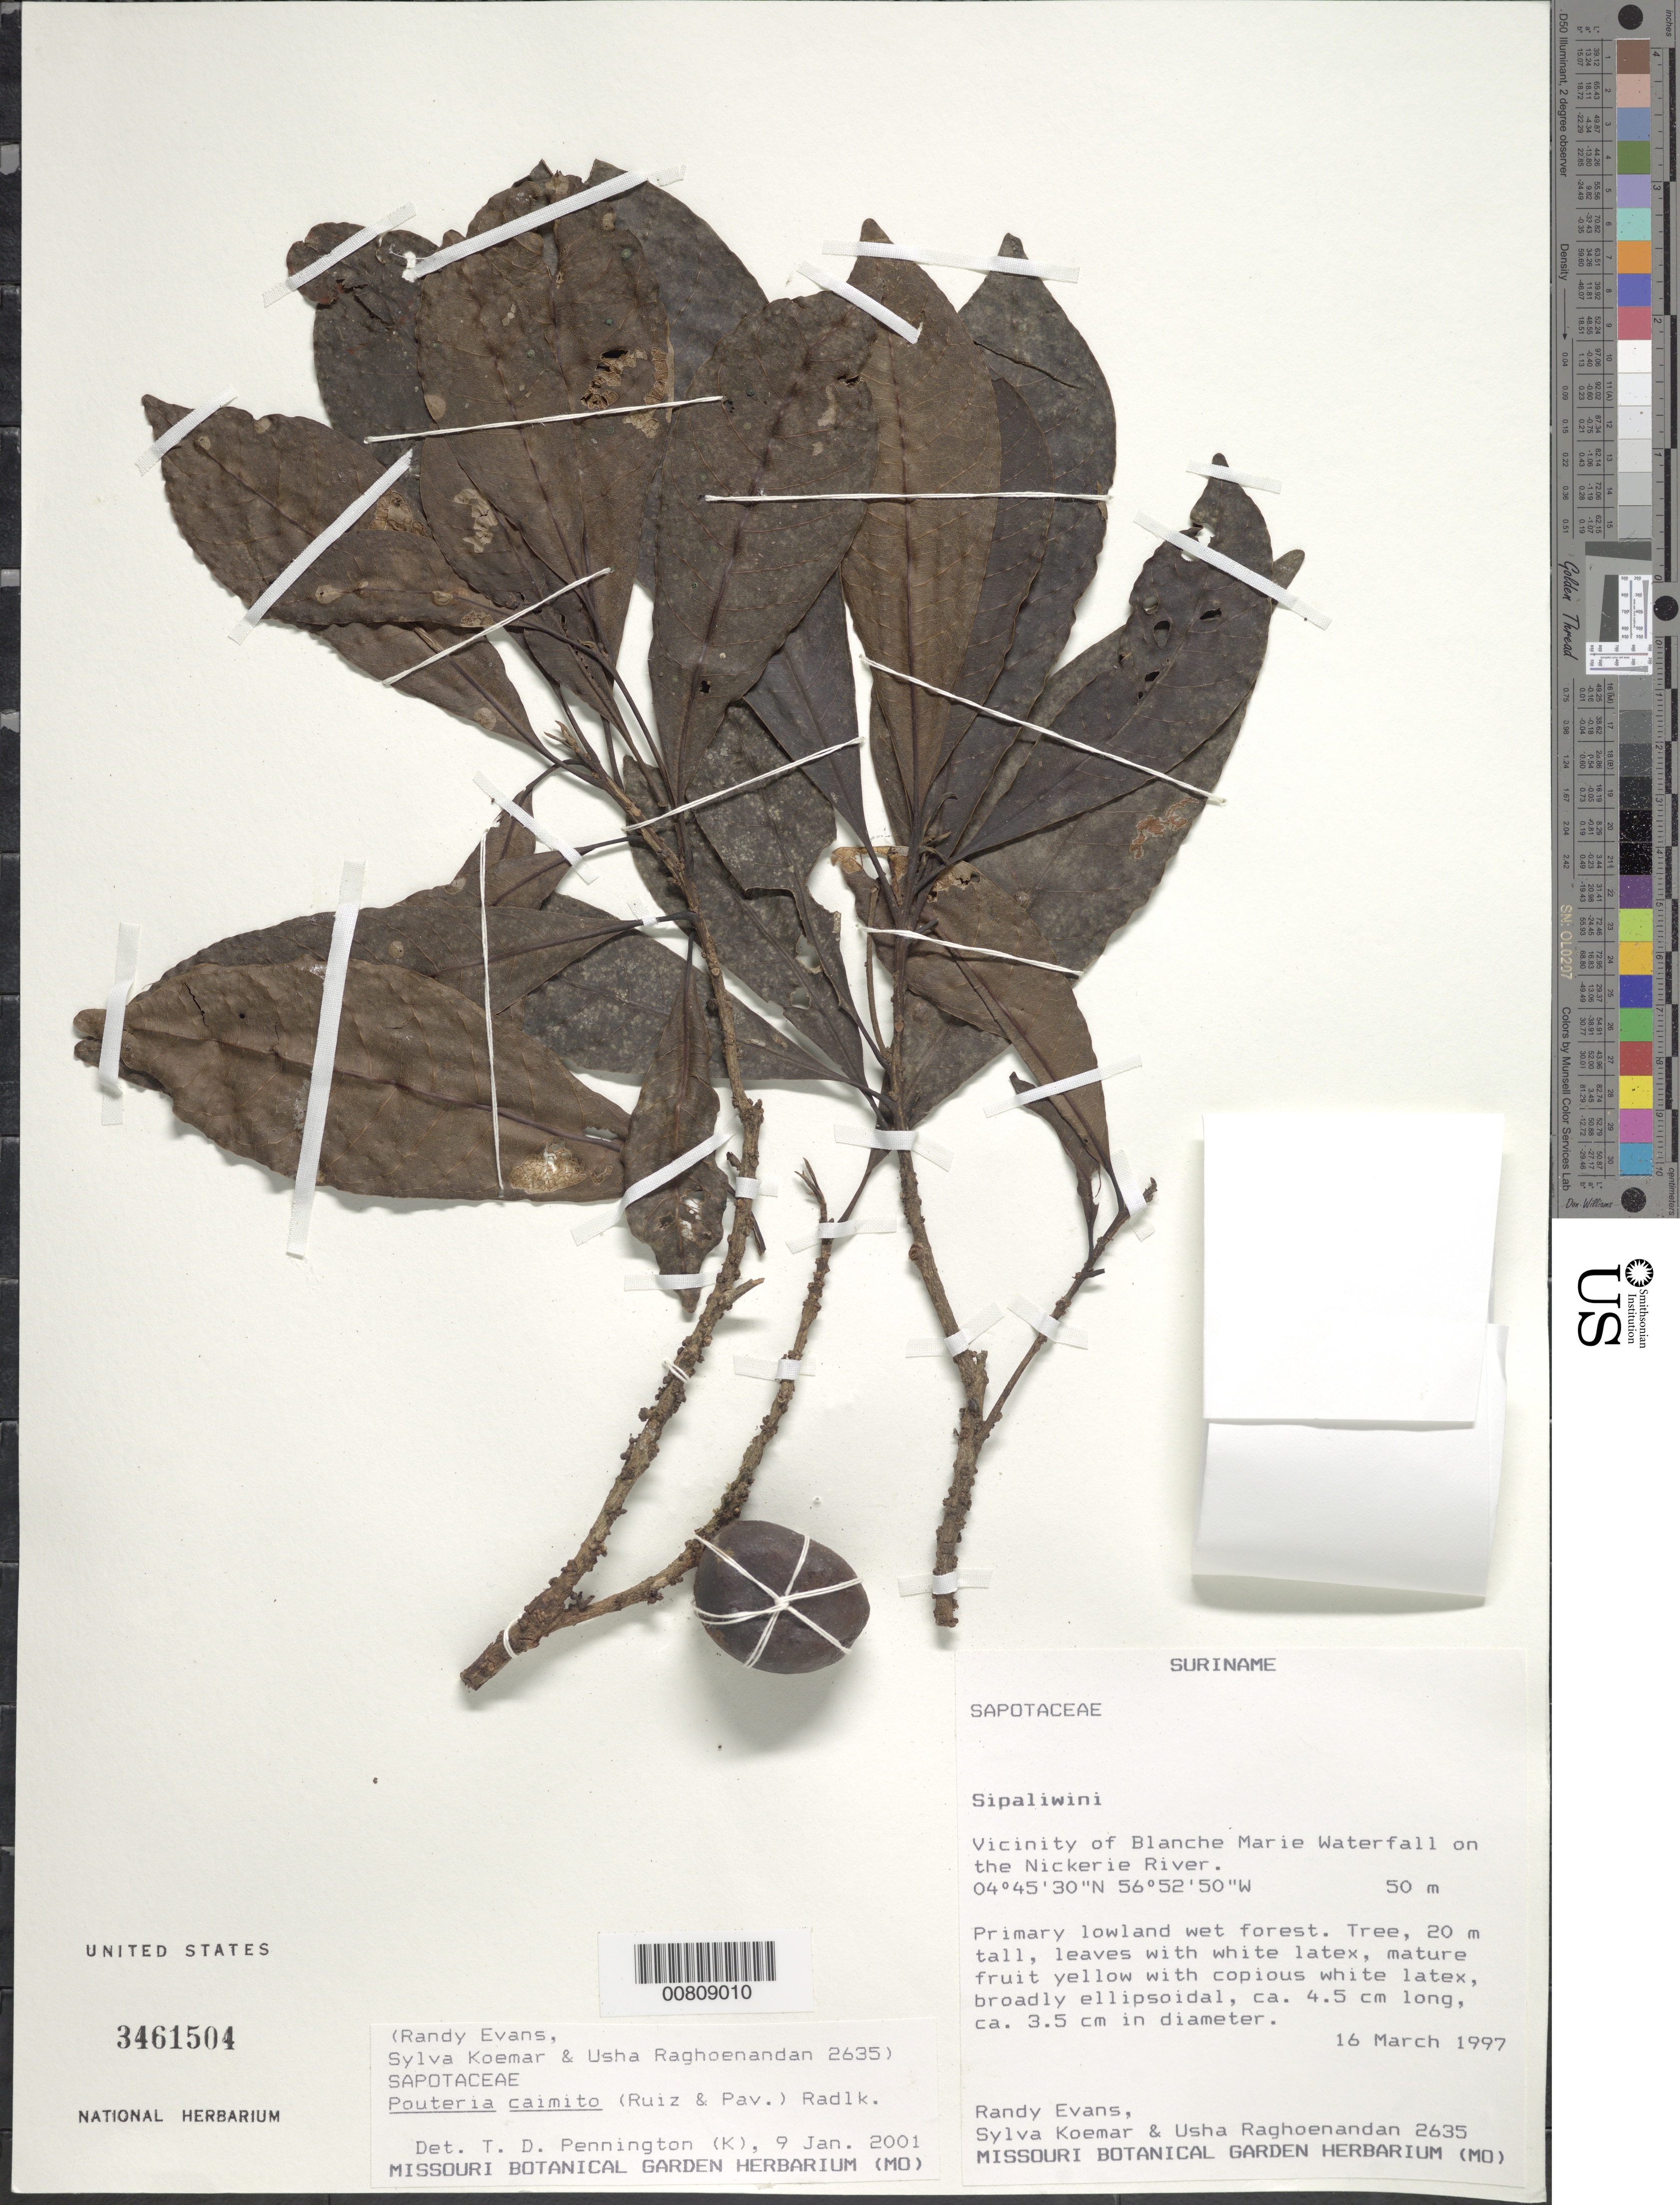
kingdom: Plantae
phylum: Tracheophyta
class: Magnoliopsida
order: Ericales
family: Sapotaceae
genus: Pouteria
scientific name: Pouteria caimito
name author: (Ruiz & Pav.) Radlk.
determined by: Pennington, T. D., (K)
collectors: R. Evans, S. Koemar & U. Raghoenandan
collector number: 2635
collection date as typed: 16-Mar-97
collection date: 1997-03-16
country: Suriname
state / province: Sipaliwini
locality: Blanche Marie Waterfall, vic., on Nickerie R.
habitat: Primary lowland wet forest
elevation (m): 50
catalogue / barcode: US 3461504